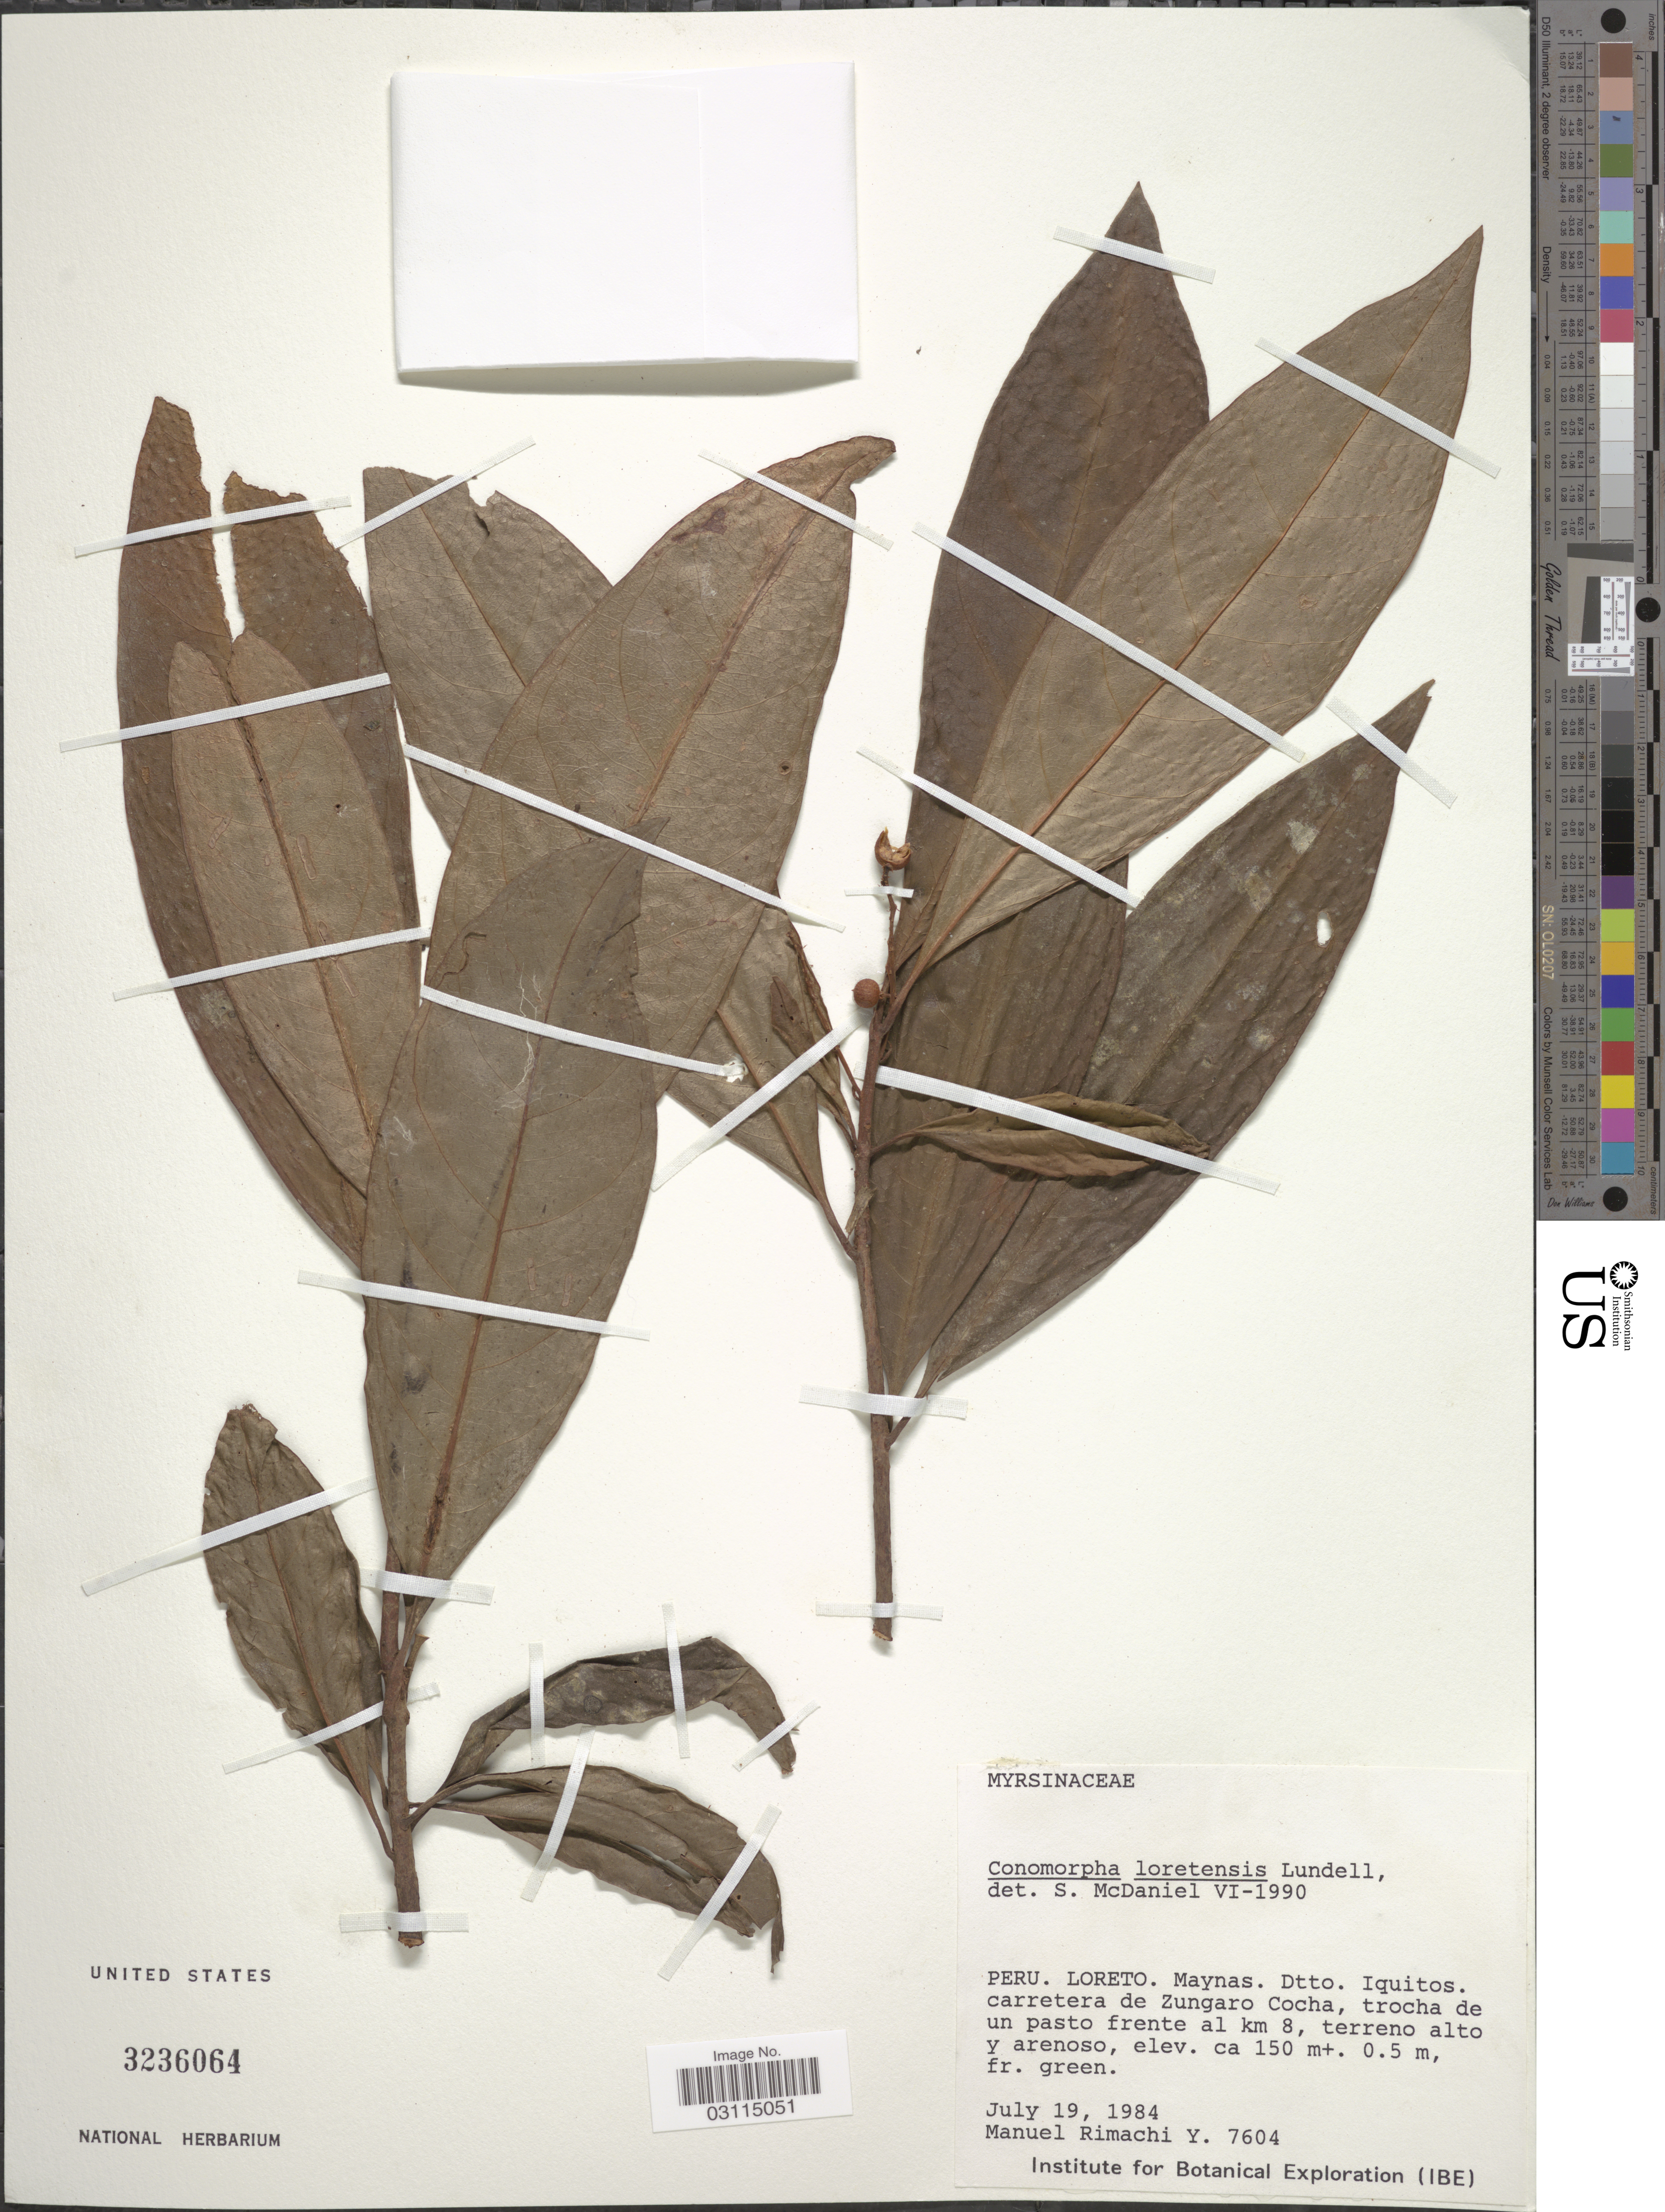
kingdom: Plantae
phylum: Tracheophyta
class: Magnoliopsida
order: Ericales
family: Primulaceae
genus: Cybianthus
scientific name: Cybianthus nanayensis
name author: (J.F. Macbr.) G. Agostini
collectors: M. Rimachi Y.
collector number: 7604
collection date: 1984-07-19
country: Peru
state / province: Loreto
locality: Maynas, Dtto. Iquitos, carretera de Zungaro Cocha, trocha de un pasto frente al km 8, terreno alto y arenoso.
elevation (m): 150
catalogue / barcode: US 3236064